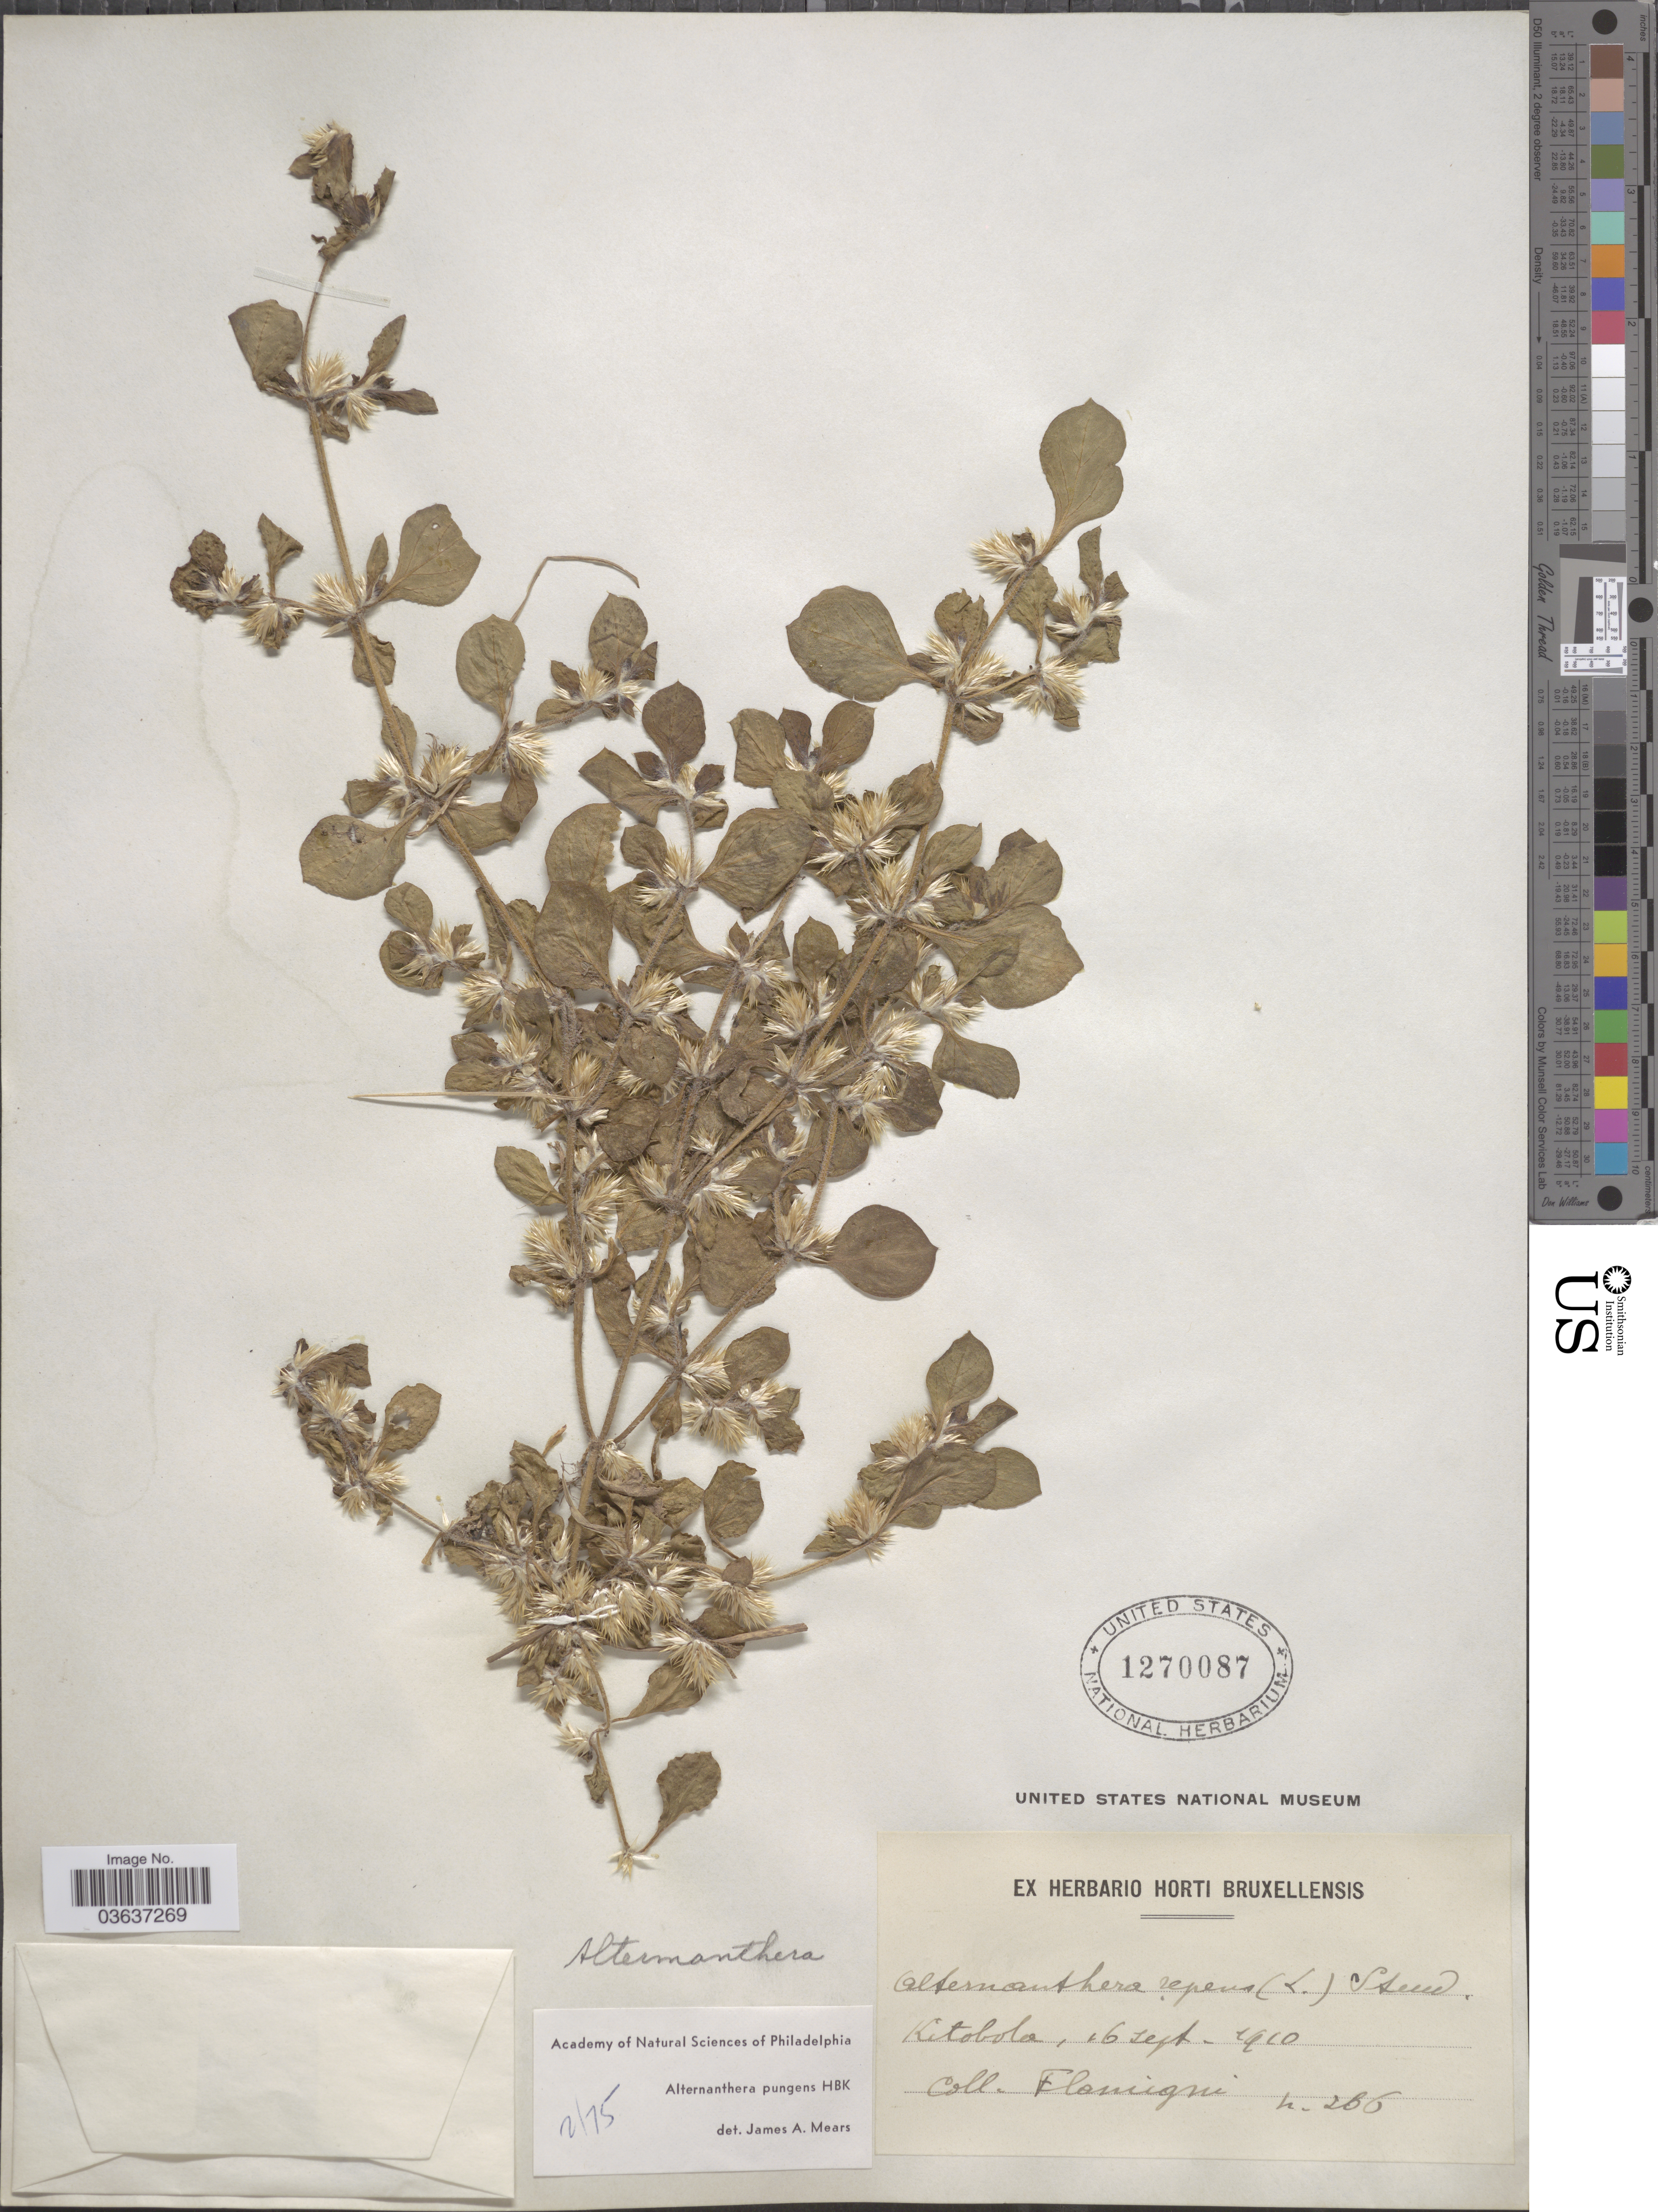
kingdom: Plantae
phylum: Tracheophyta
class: Magnoliopsida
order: Caryophyllales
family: Amaranthaceae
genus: Alternanthera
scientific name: Alternanthera pungens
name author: Kunth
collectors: Flamigni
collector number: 266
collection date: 1910-09-16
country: Congo, Democratic Republic of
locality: Kitobola.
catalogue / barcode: US 1270087